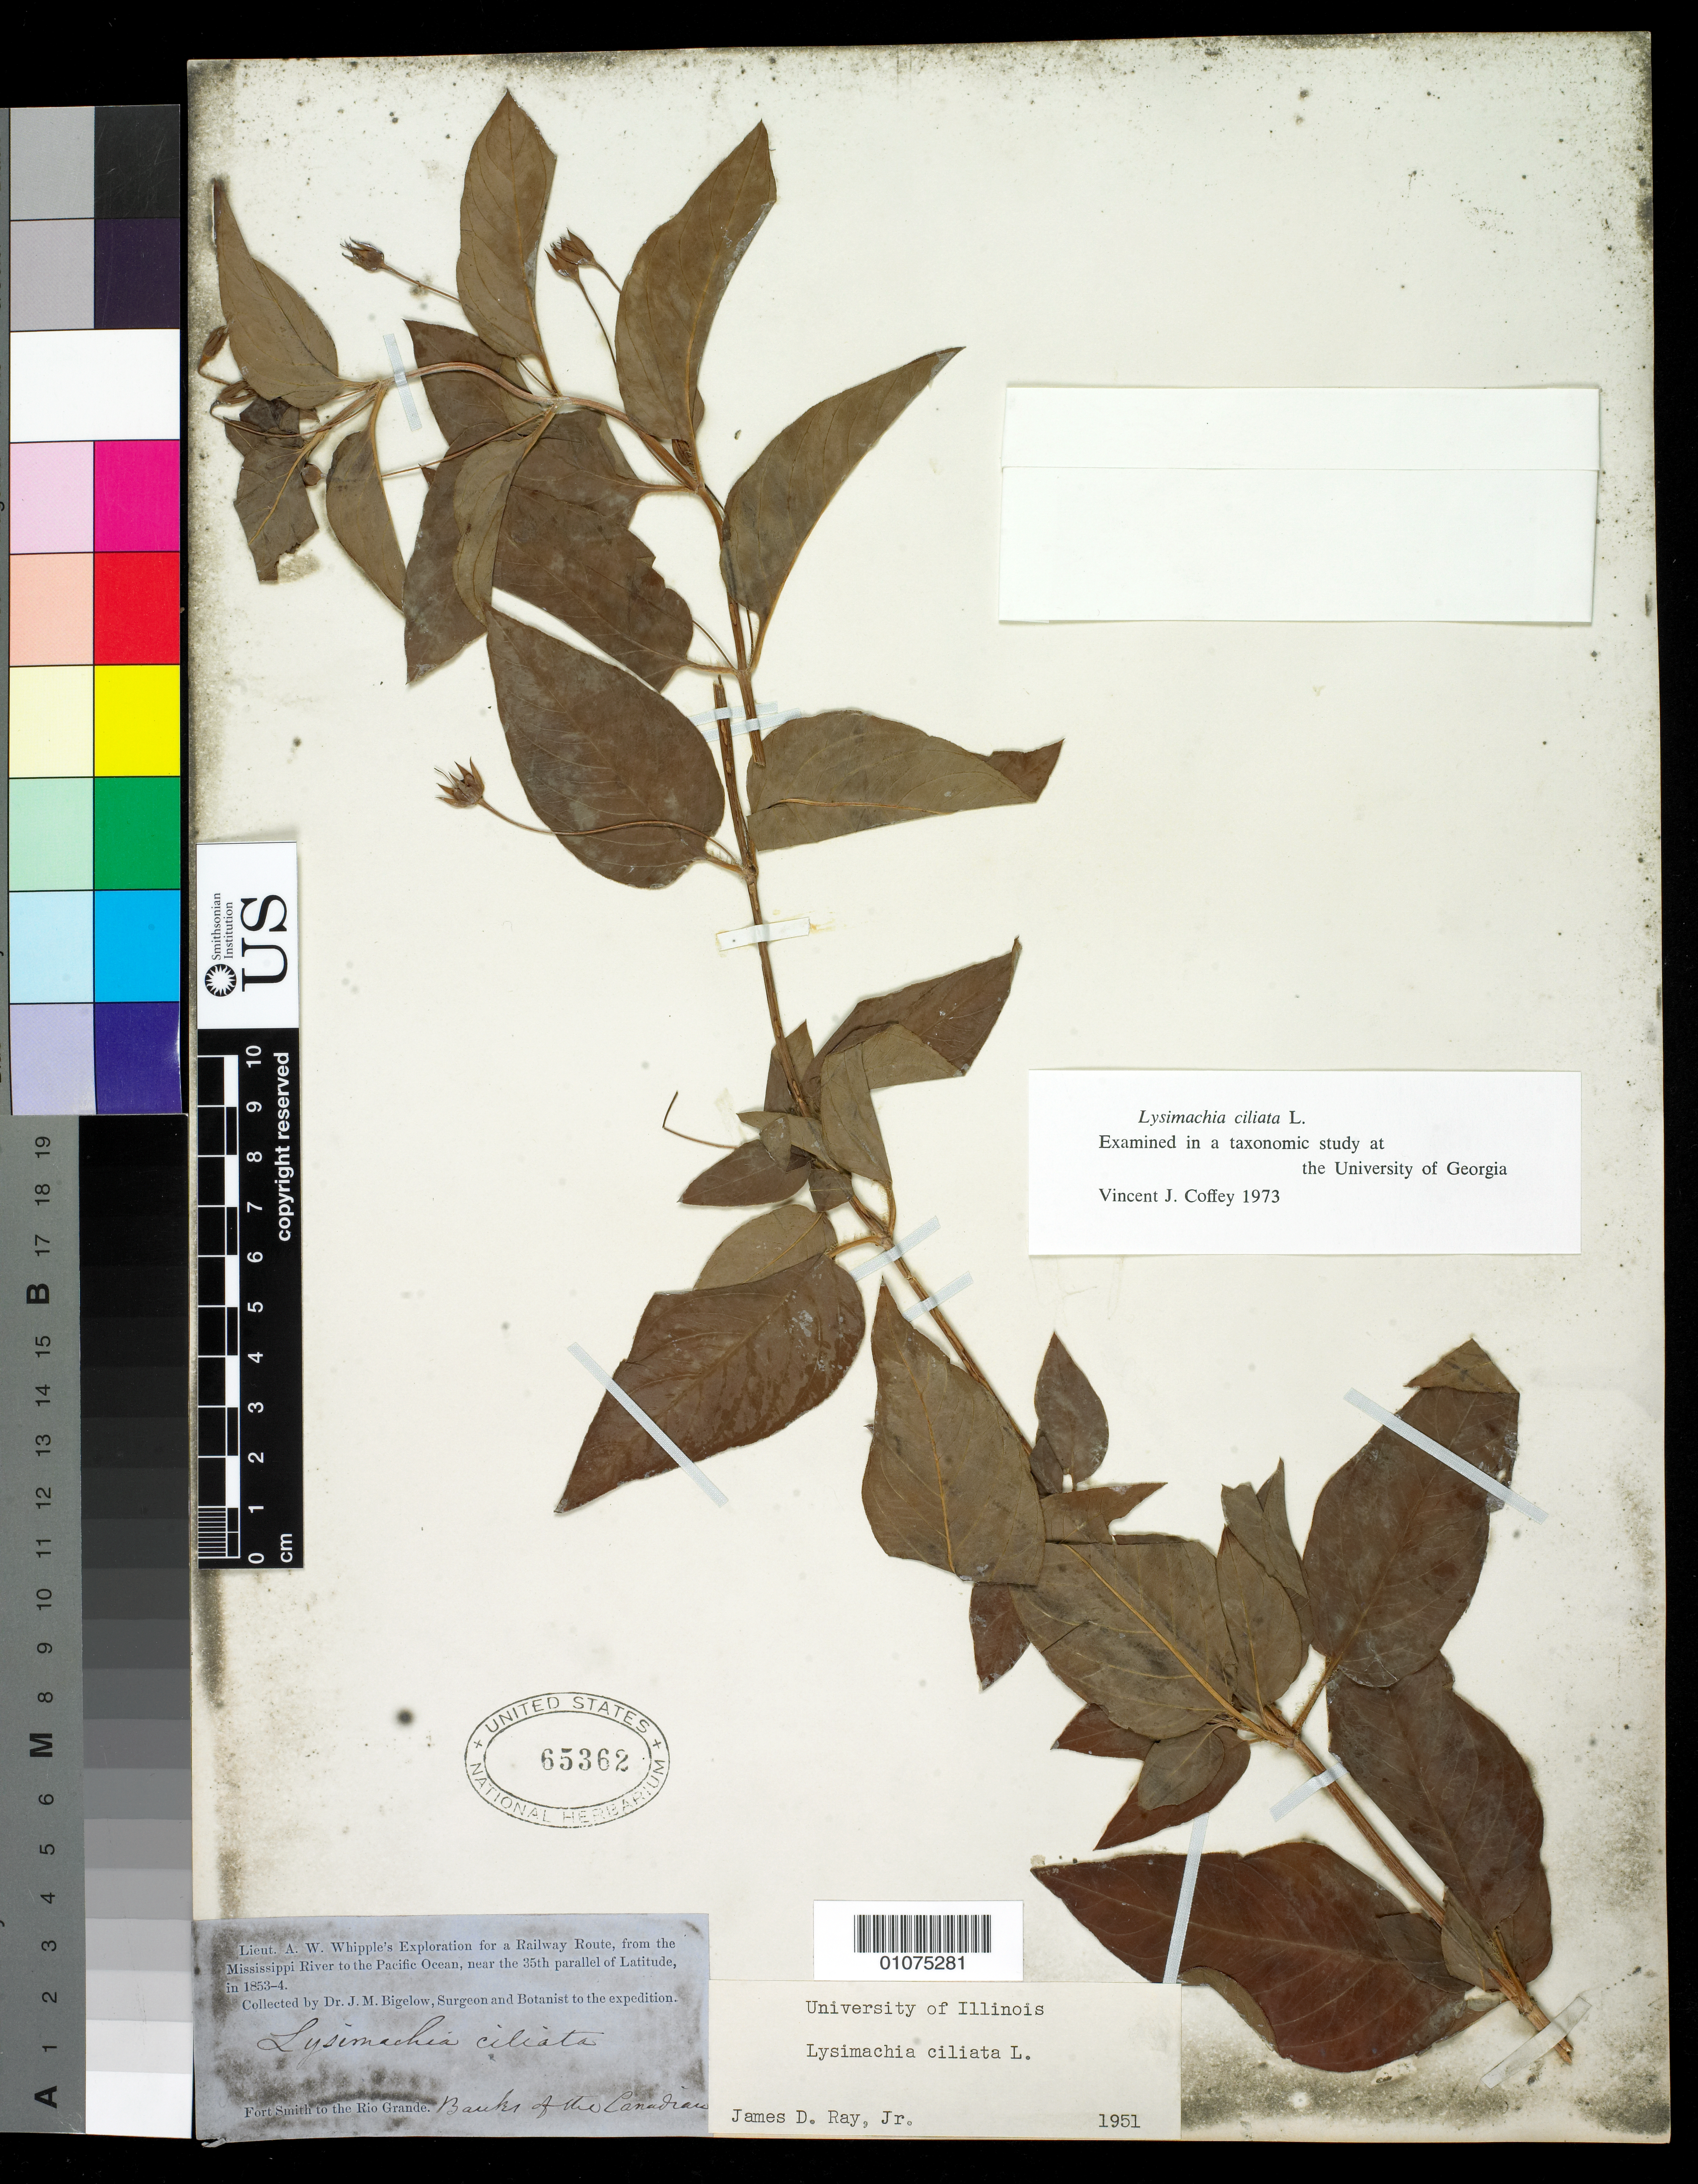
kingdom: Plantae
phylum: Tracheophyta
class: Magnoliopsida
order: Ericales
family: Primulaceae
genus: Lysimachia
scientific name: Lysimachia ciliata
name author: L.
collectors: J. M. Bigelow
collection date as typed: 1853 to -- --- 1854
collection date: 1853/1854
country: United States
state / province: Texas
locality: Banks of Canadian River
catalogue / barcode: US 65362